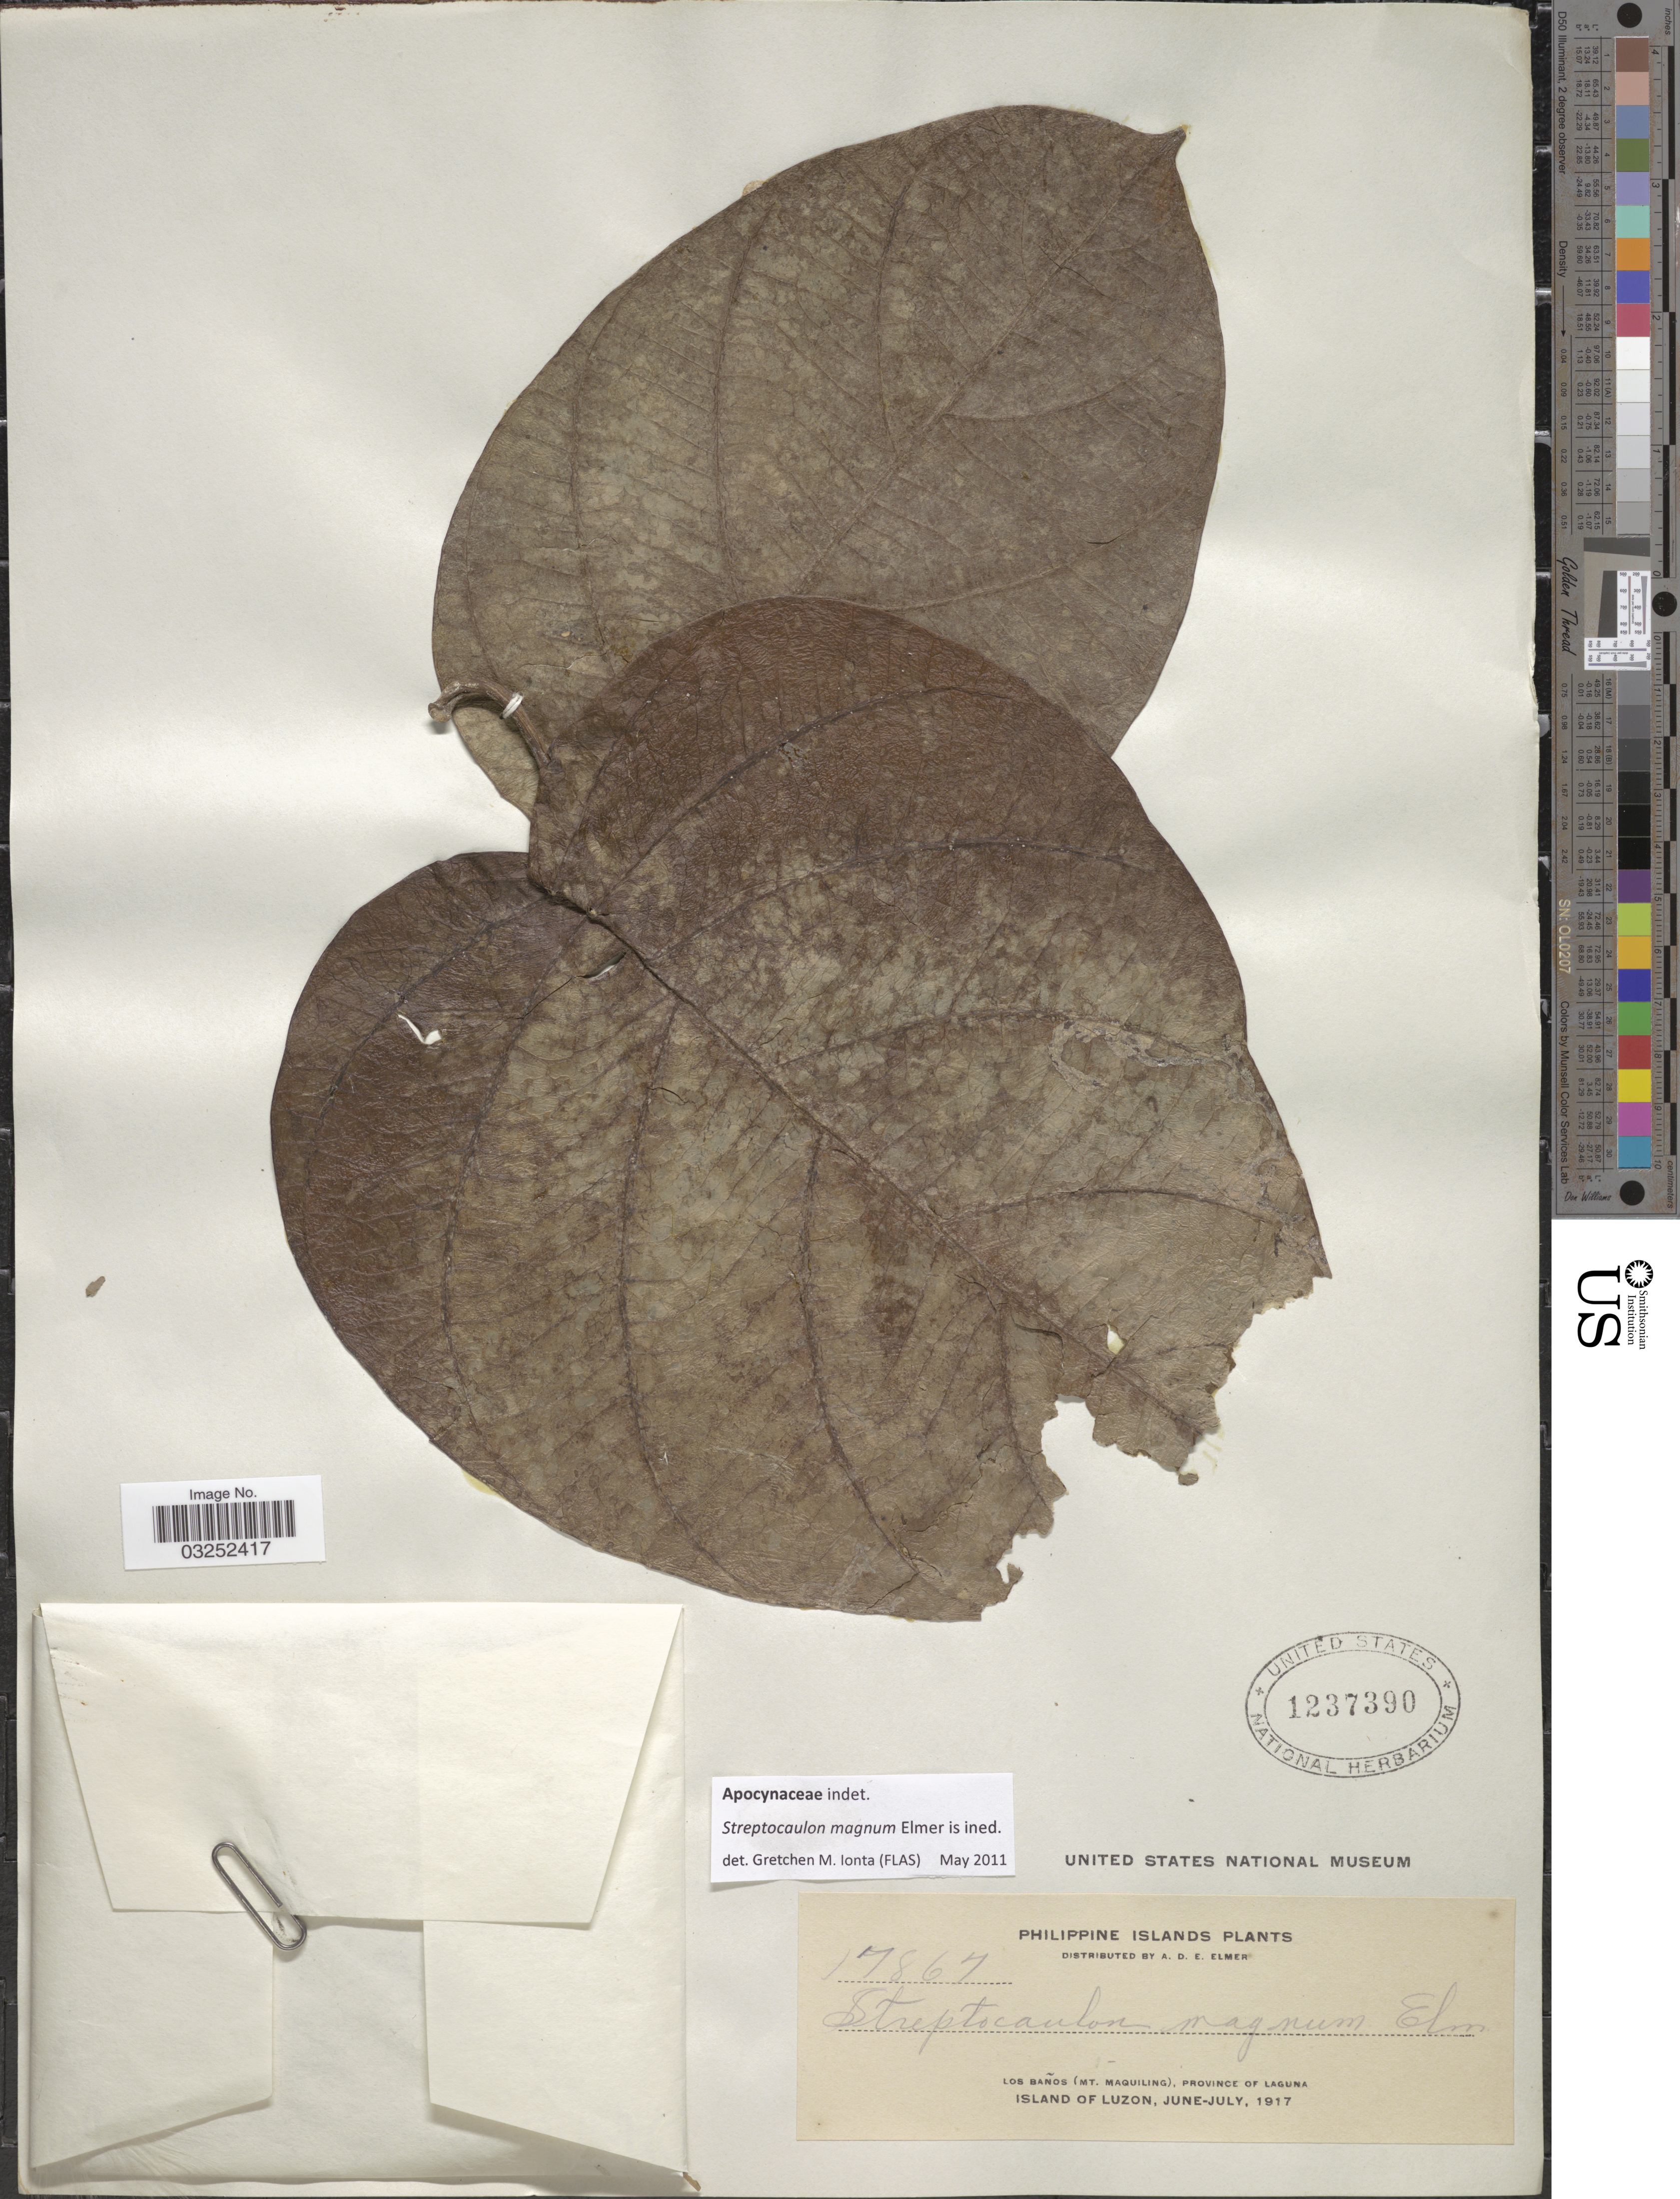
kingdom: Plantae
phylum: Tracheophyta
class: Magnoliopsida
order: Gentianales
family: Apocynaceae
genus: Streptocaulon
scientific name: Streptocaulon magnum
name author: Elmer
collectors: A. D. E. Elmer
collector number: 17867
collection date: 1917-06/1917-07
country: Philippines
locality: Los Baños (Mt. Maquiling), Province of Laguna, Island of Luzon.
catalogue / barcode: US 1237390